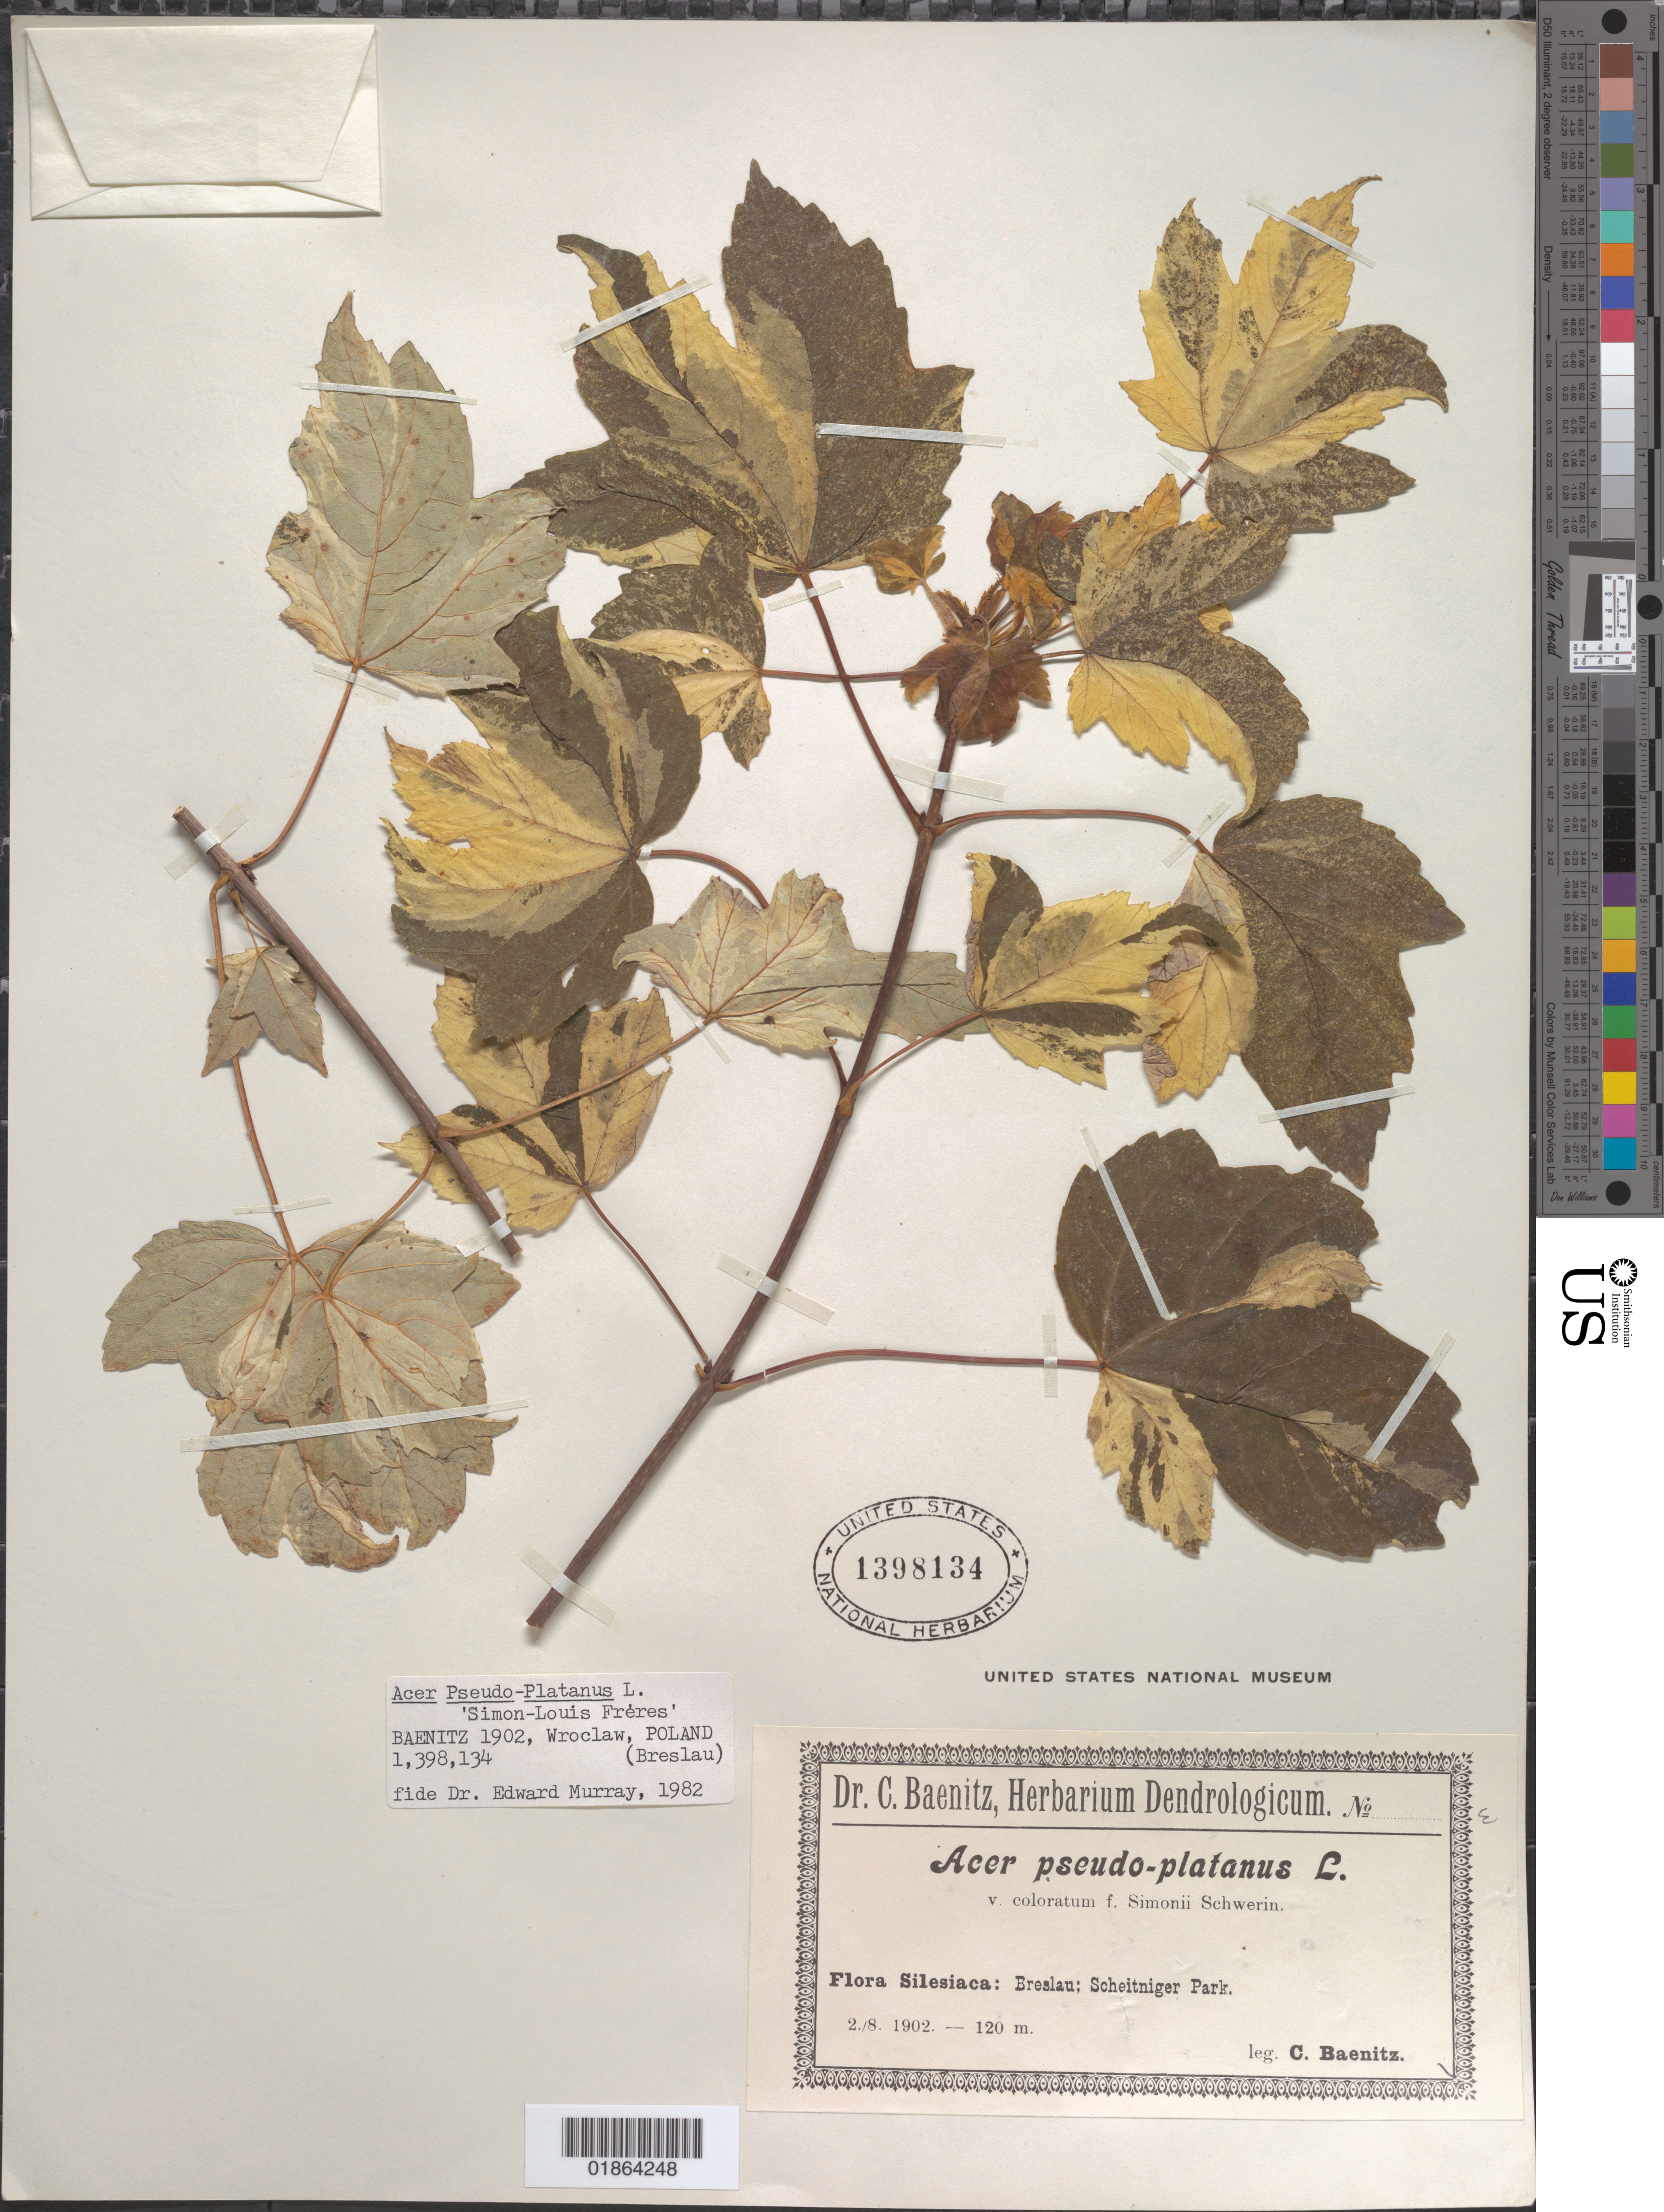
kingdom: Plantae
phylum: Tracheophyta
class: Magnoliopsida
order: Sapindales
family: Sapindaceae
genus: Acer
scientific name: Acer pseudoplatanus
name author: L.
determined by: Murray, Edward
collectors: C. G. Baenitz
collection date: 1902-08-02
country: Poland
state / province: Dolnoslaskie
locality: Silesiaca: Breslau [Wrocław]; Scheitniger Park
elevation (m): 120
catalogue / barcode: US 1398134